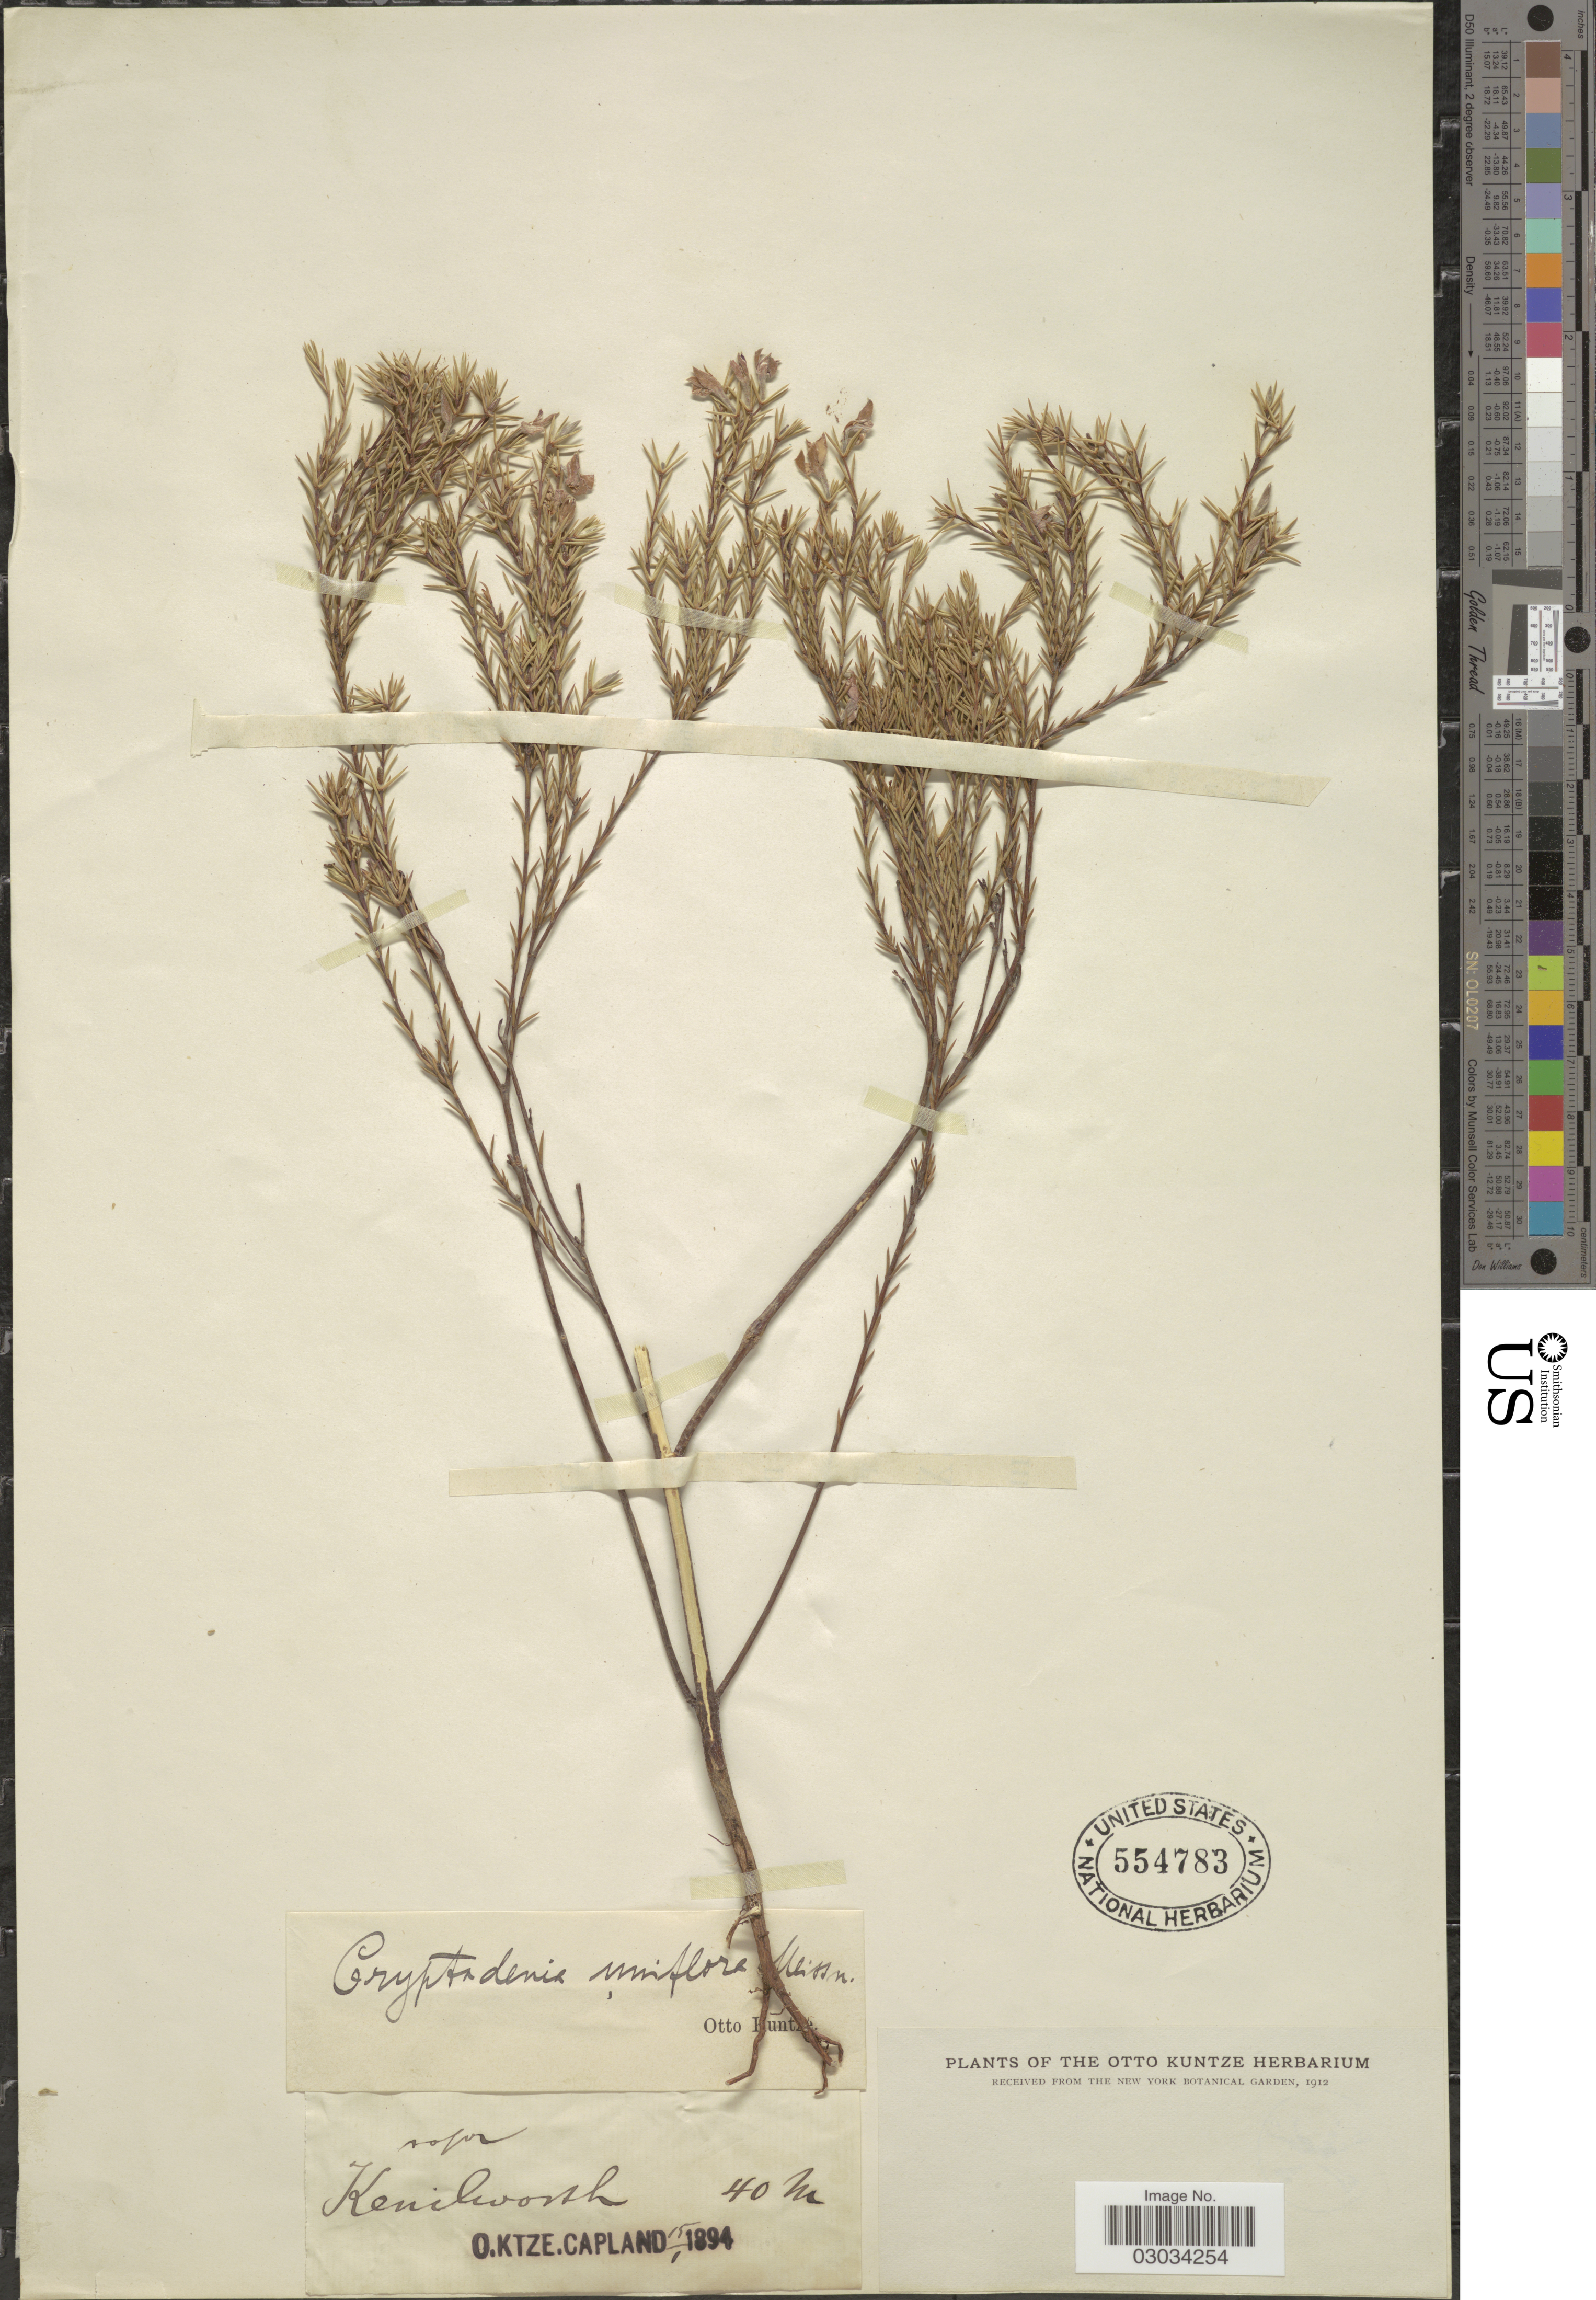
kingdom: Plantae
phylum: Tracheophyta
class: Magnoliopsida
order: Malvales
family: Thymelaeaceae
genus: Lachnaea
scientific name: Lachnaea uniflora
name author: (L.) Crantz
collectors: C.E.O. Kuntze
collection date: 1894-01-15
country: South Africa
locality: Kenilworth. Capland.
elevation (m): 40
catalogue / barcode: US 554783